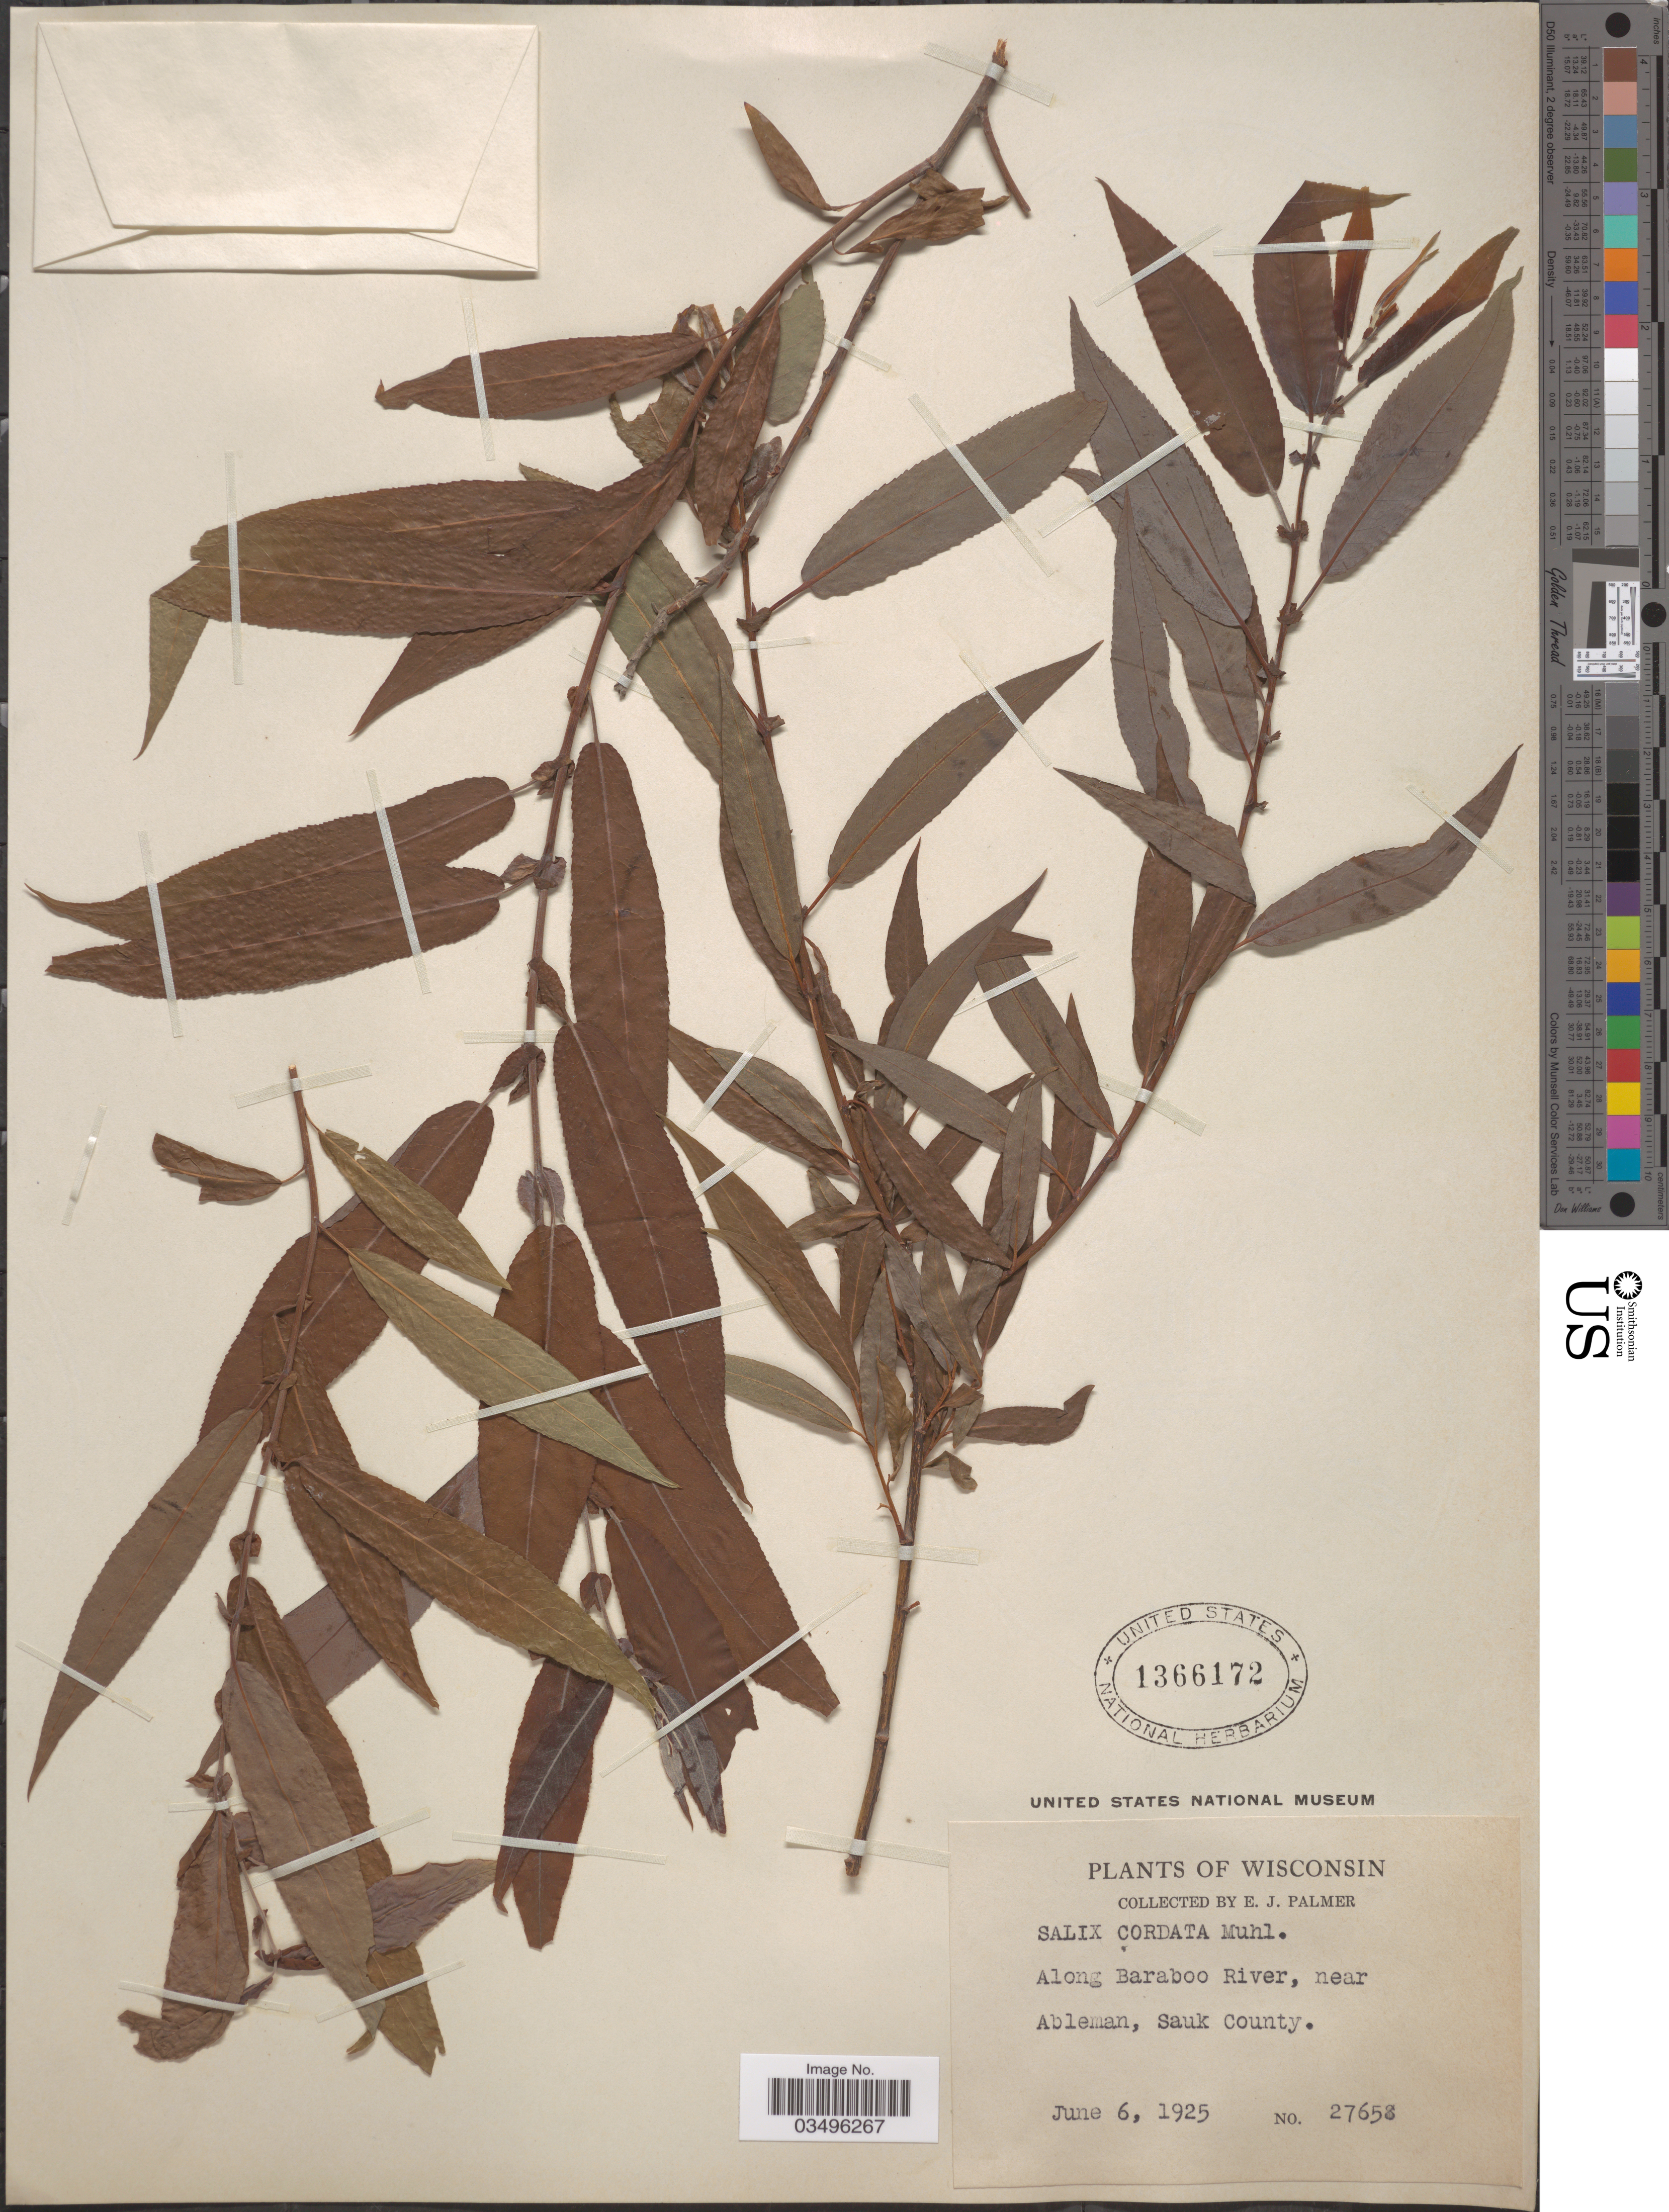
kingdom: Plantae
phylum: Tracheophyta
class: Magnoliopsida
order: Malpighiales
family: Salicaceae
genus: Salix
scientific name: Salix cordata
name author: Michx.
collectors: E. J. Palmer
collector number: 27658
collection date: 1925-06-06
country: United States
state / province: Wisconsin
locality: Along Baraboo River, near Ableman, Sauk County.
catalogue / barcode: US 1366172